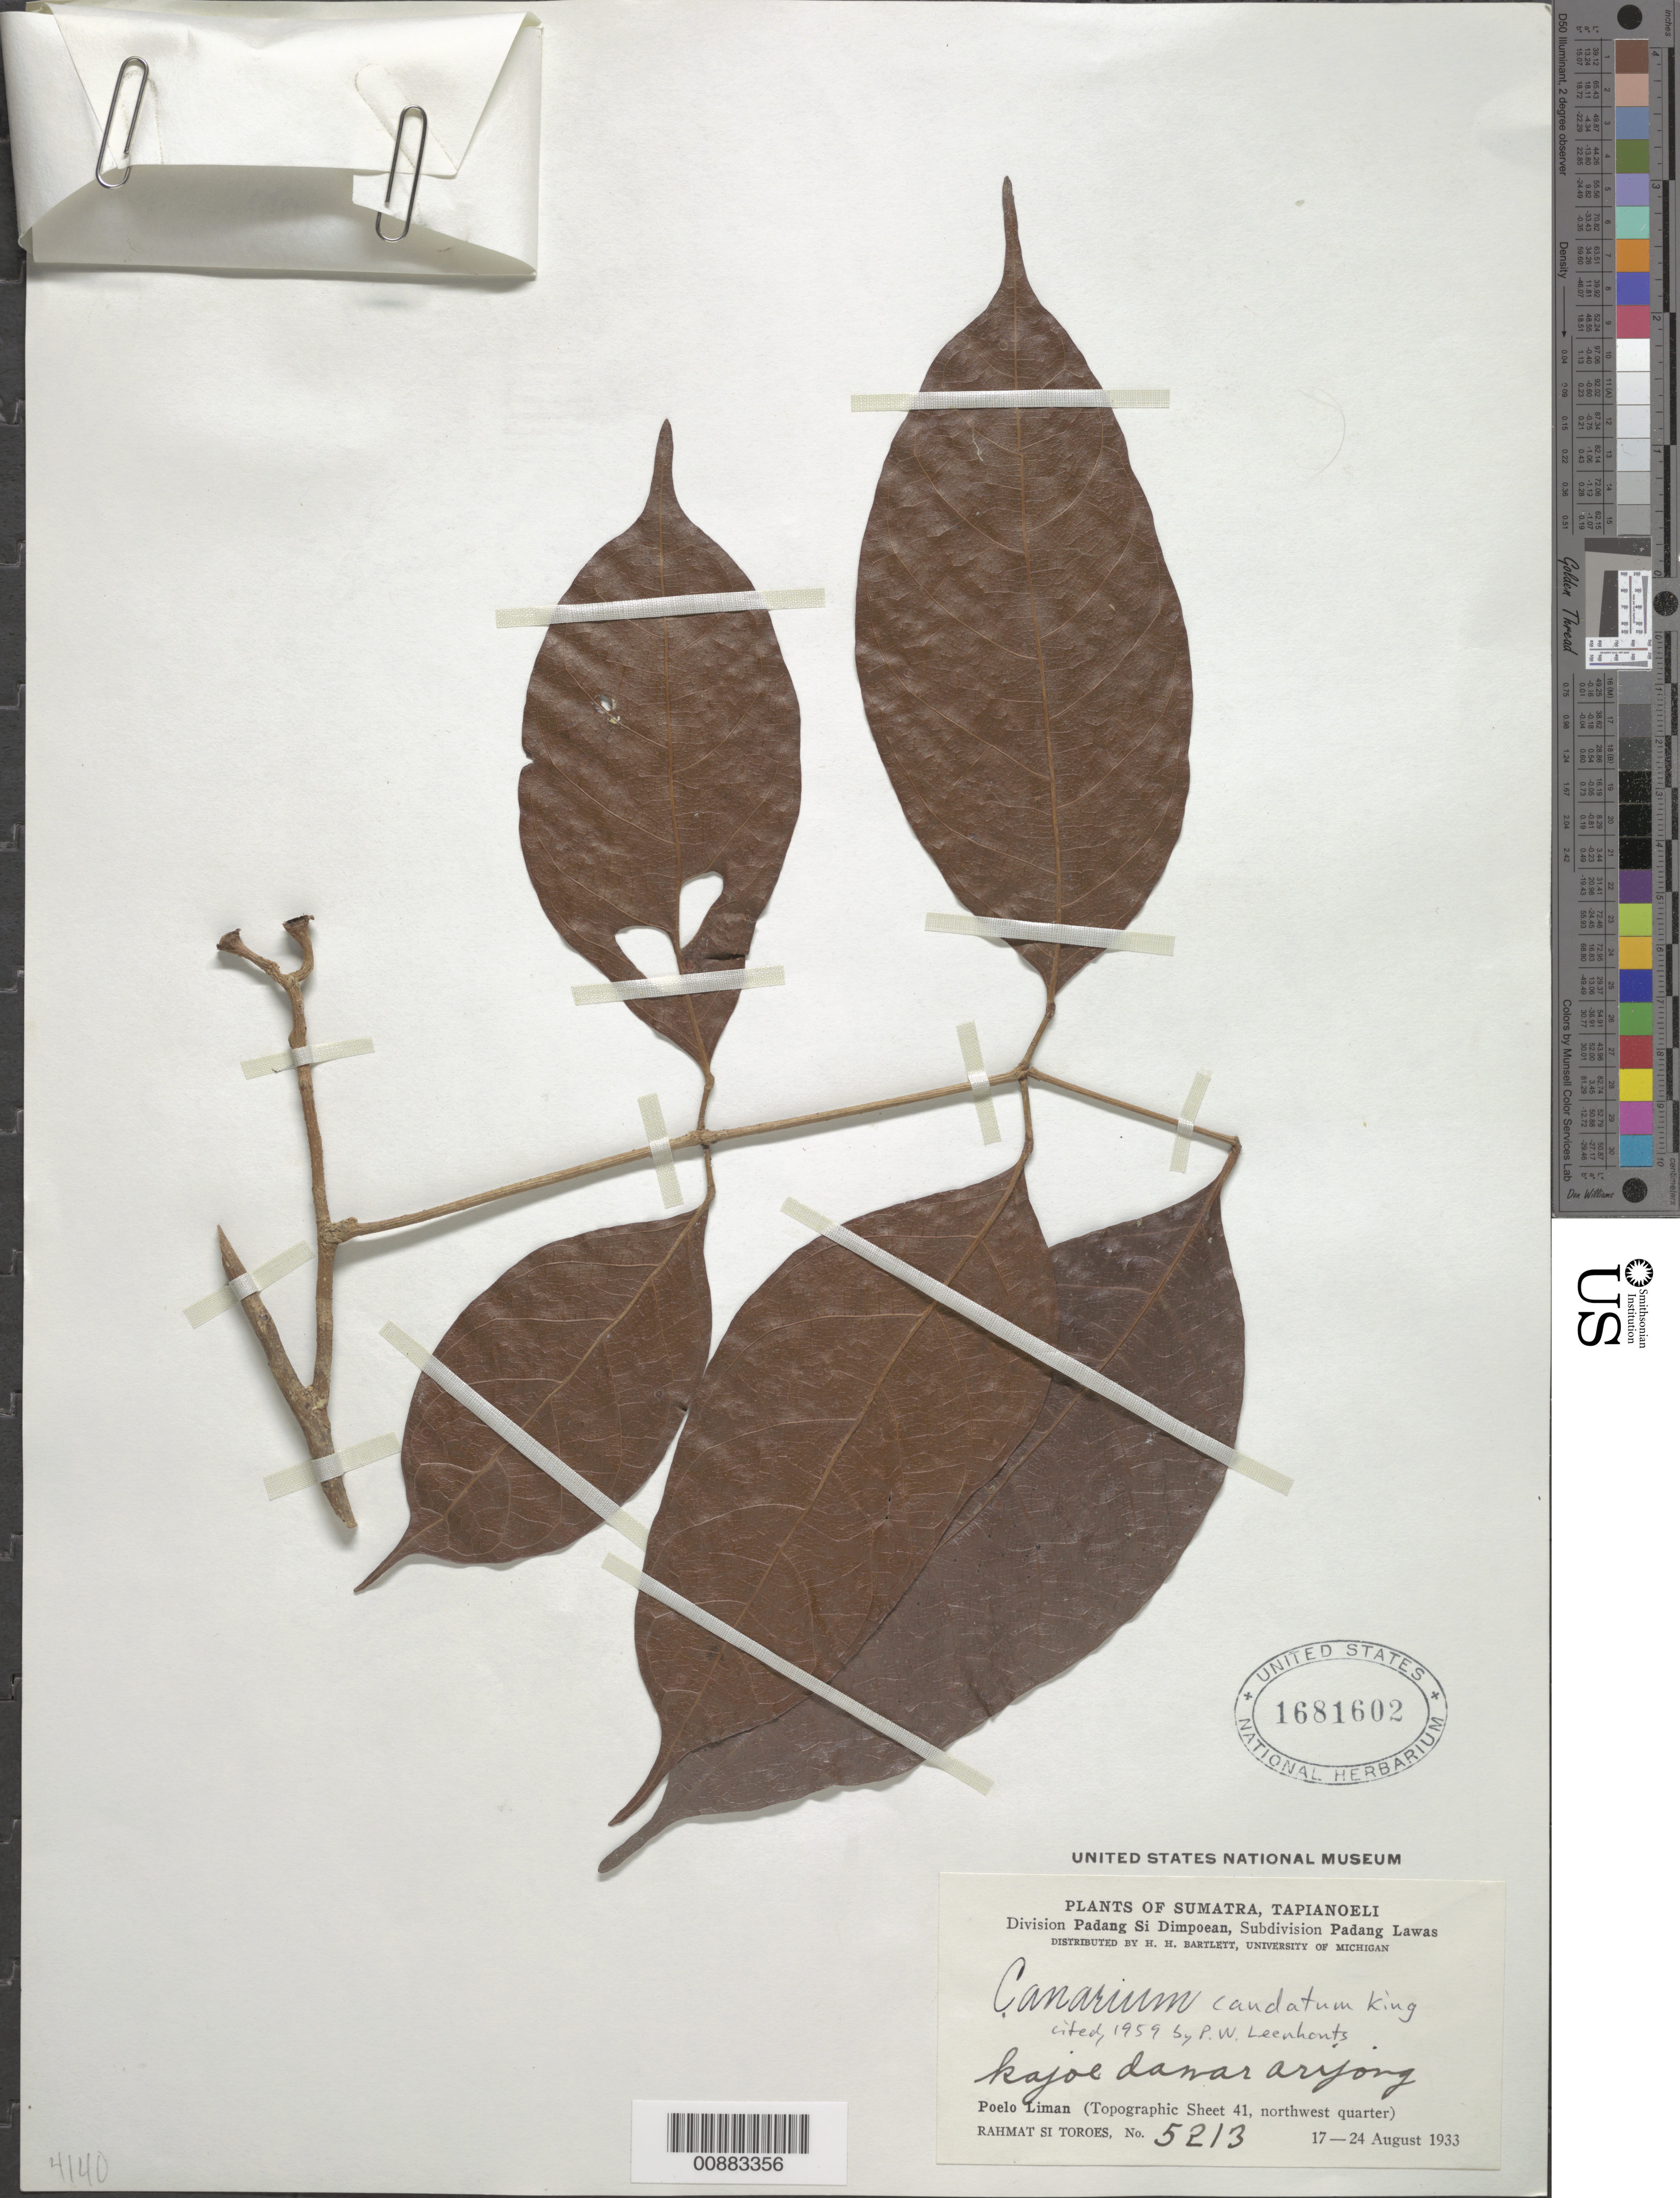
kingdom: Plantae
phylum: Tracheophyta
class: Magnoliopsida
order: Sapindales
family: Burseraceae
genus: Canarium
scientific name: Canarium caudatum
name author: King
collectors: Rahmat Si Boeea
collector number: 5213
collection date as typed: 17 Aug 1933 to 24 Aug 1933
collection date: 1933-08-17/1933-08-24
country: Indonesia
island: Sumatra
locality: Poelo Liman.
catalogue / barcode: US 1681602